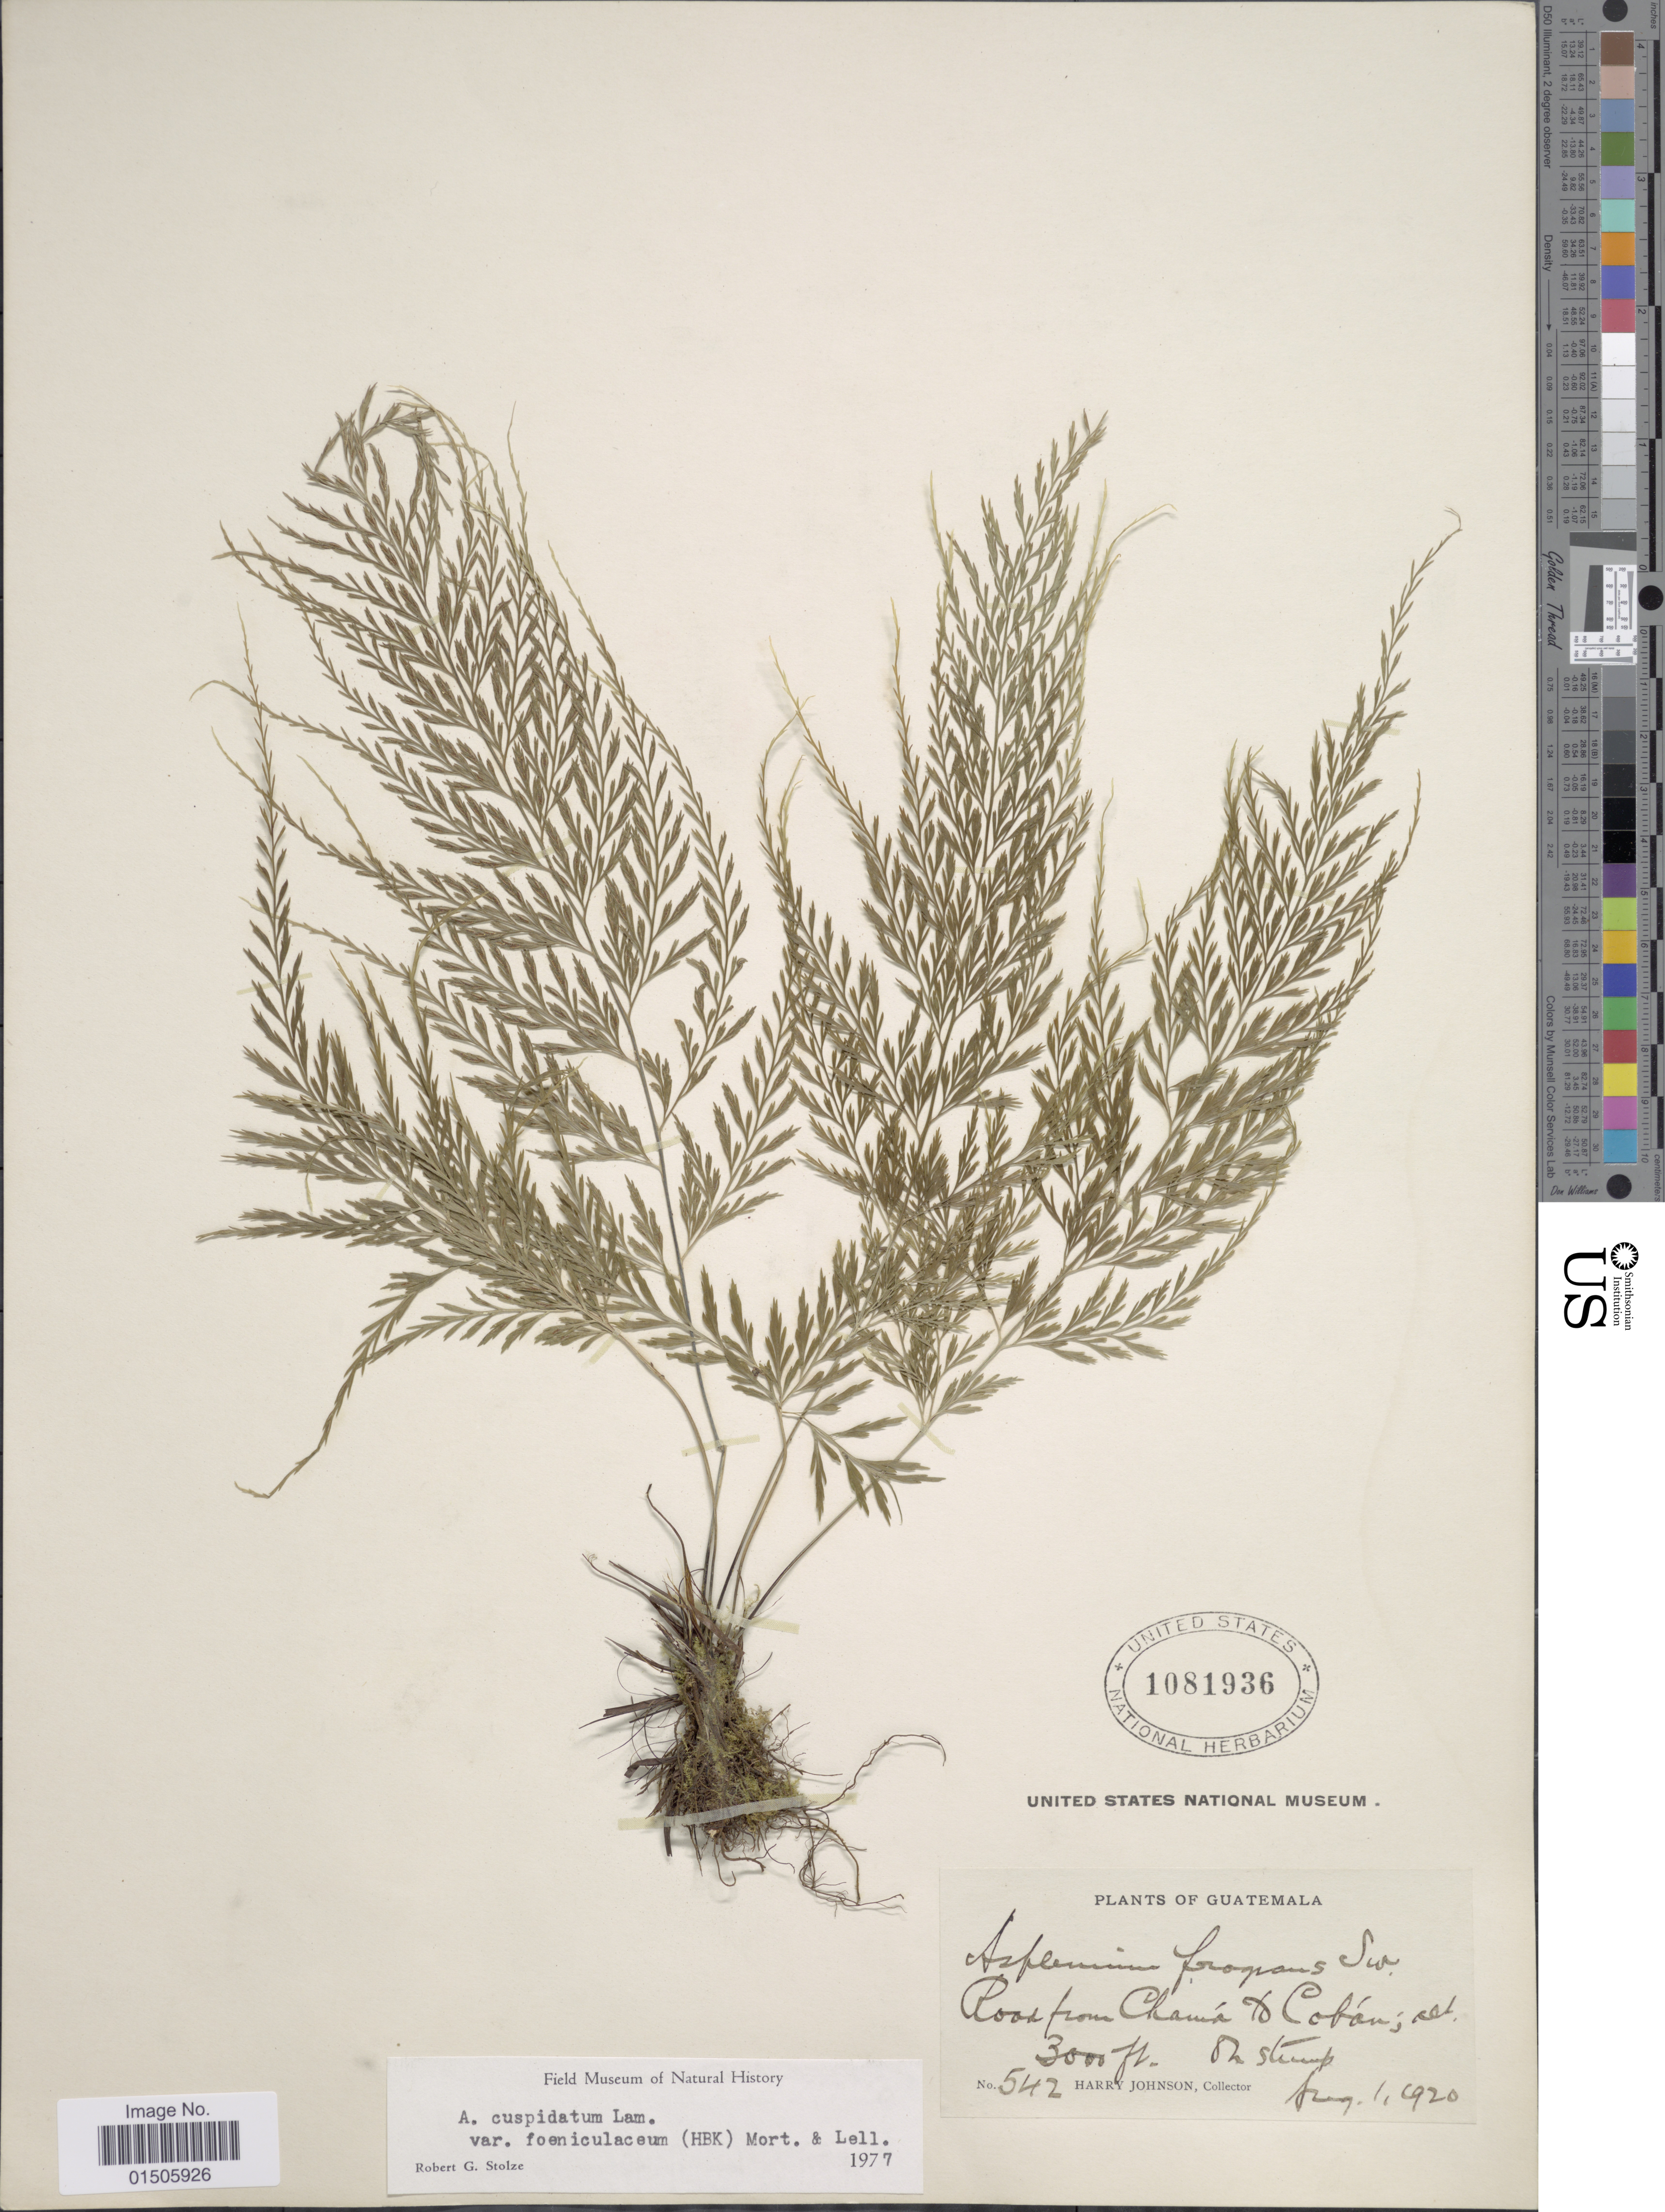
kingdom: Plantae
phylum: Tracheophyta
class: Polypodiopsida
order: Polypodiales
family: Aspleniaceae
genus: Asplenium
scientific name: Asplenium cuspidatum var. foeniculaceum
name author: (Kunth) C.V. Morton & Lellinger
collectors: H. Johnson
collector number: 542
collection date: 1920-08-01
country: Guatemala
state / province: Alta Verapaz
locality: Road from Chama to Coban.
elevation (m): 914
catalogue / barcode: US 1081936